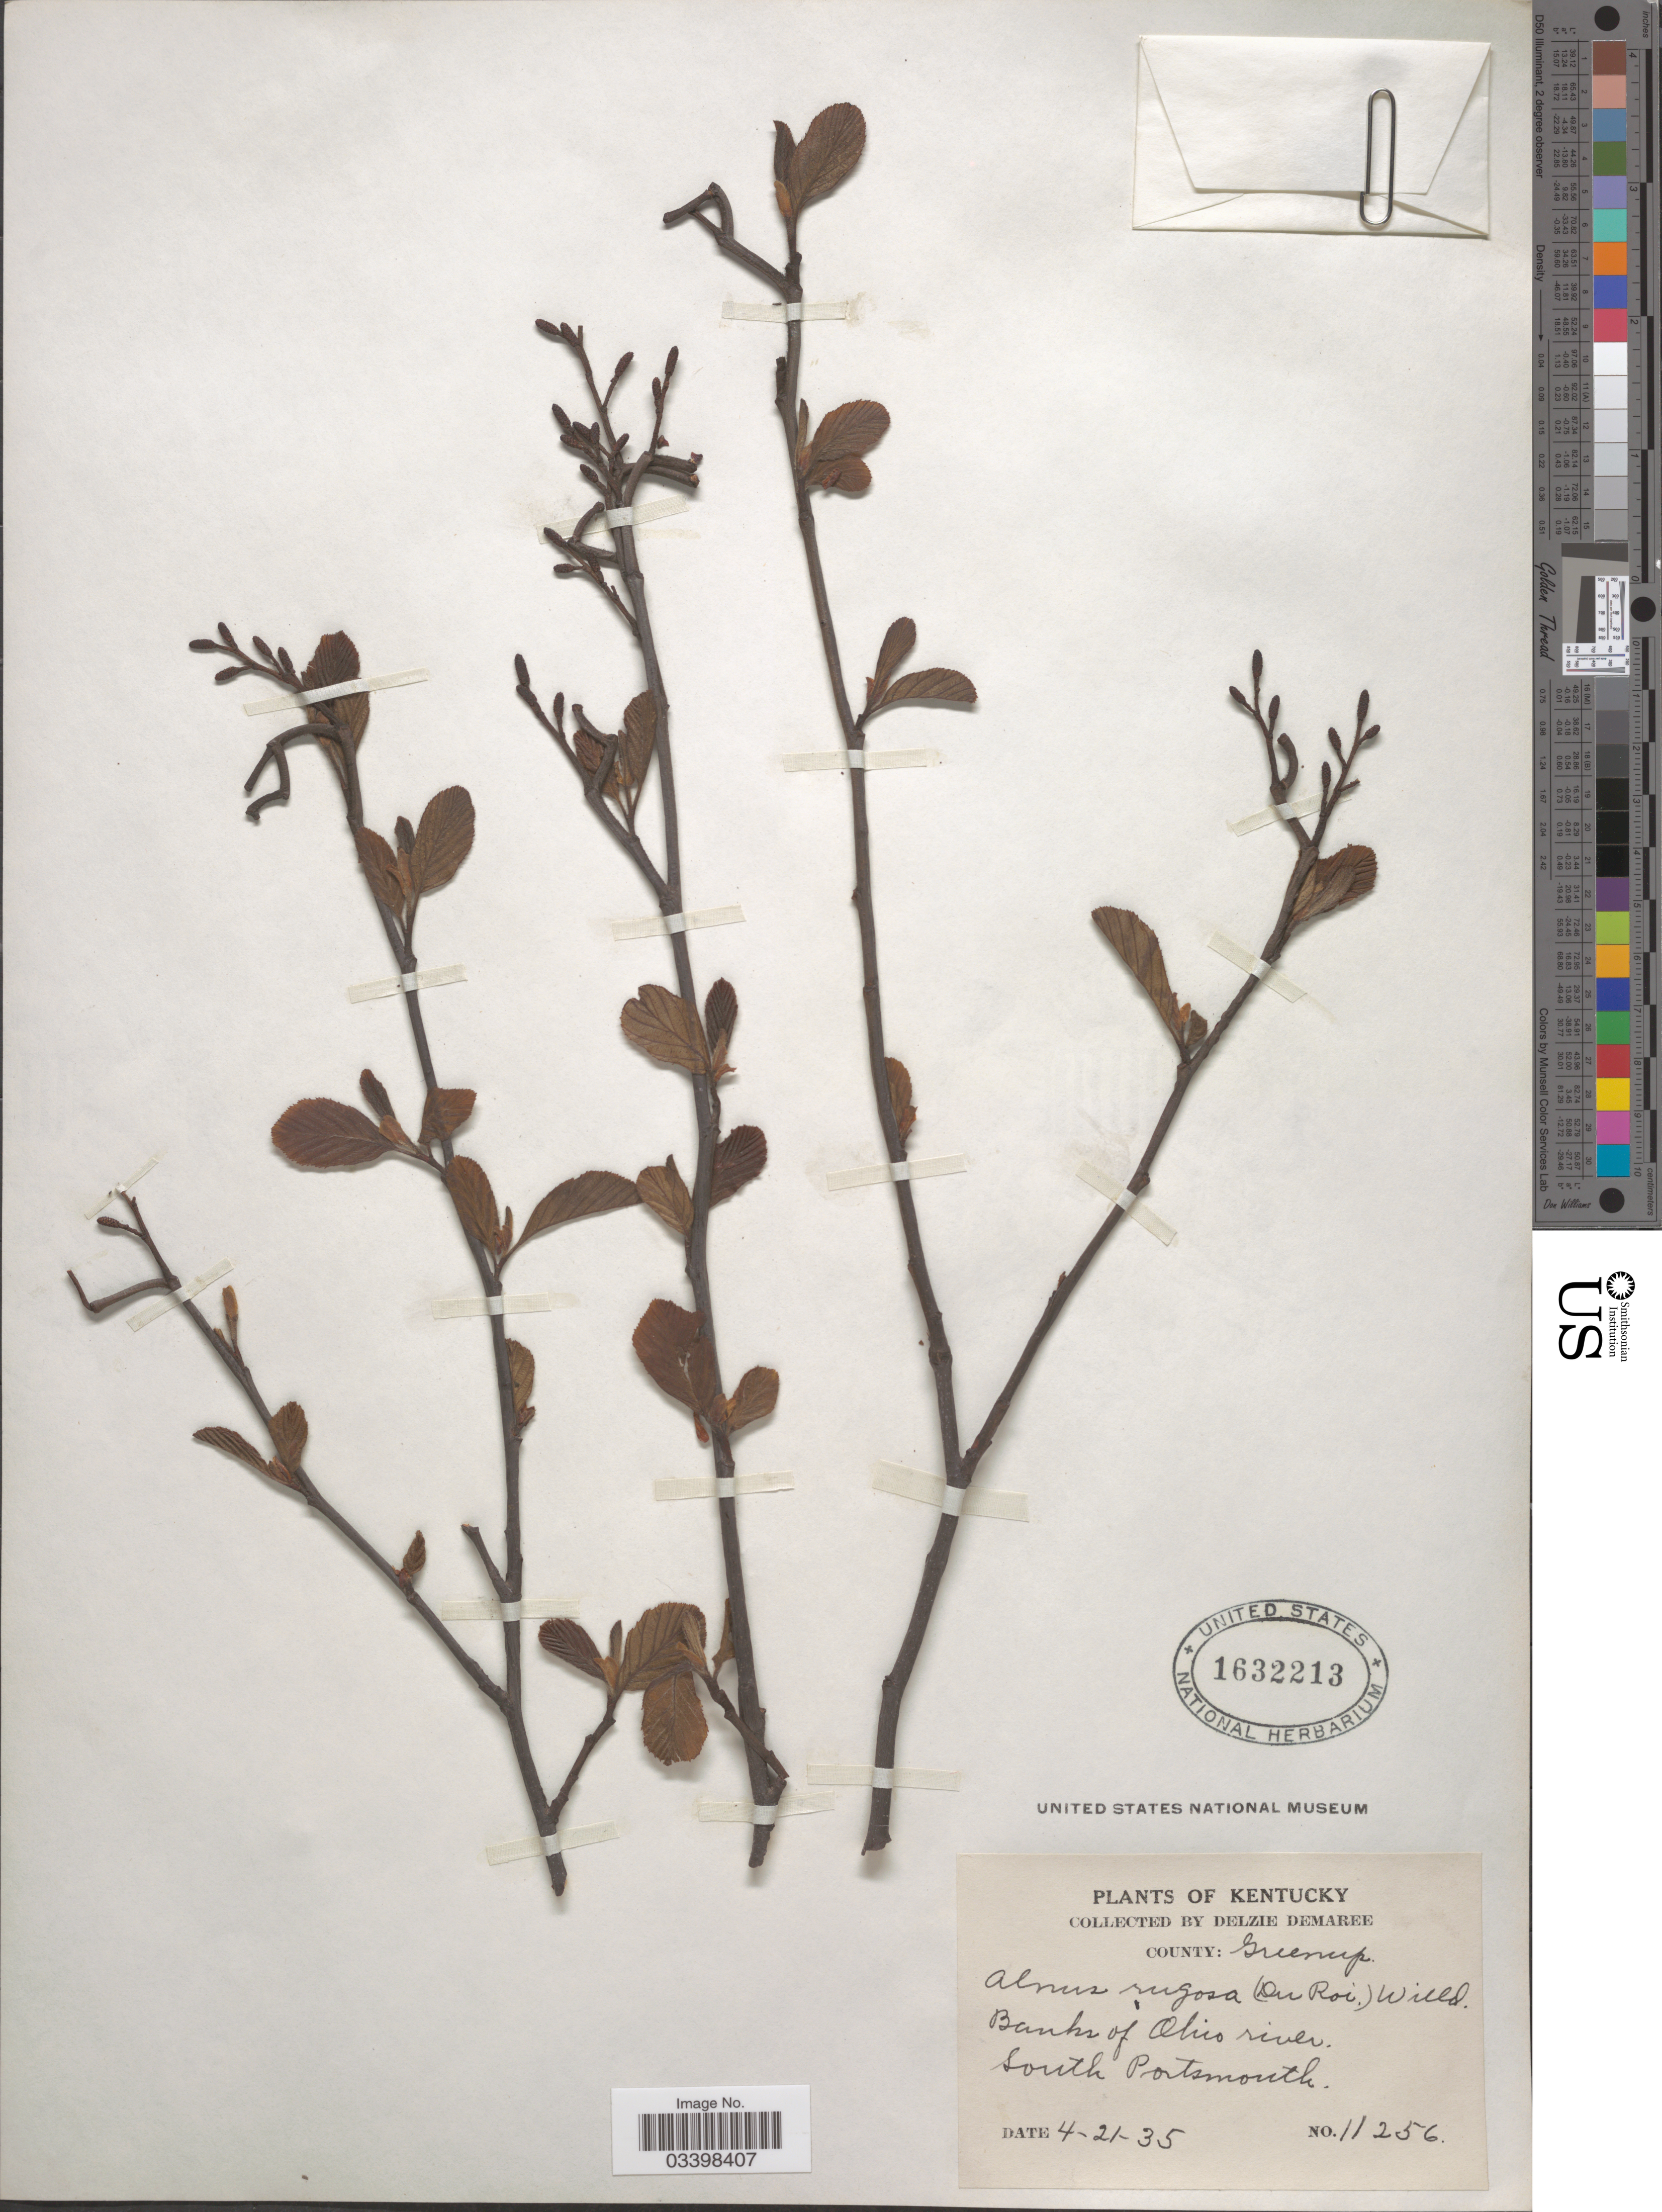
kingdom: Plantae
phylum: Tracheophyta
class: Magnoliopsida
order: Fagales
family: Betulaceae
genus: Alnus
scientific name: Alnus serrulata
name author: (Aiton) Willd.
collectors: D. Demaree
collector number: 11256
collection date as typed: Transcribed d/m/y: 21/4/35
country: United States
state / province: Kentucky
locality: County: Greenup. Banks of Ohio river. South Portsmouth.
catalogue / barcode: US 1632213